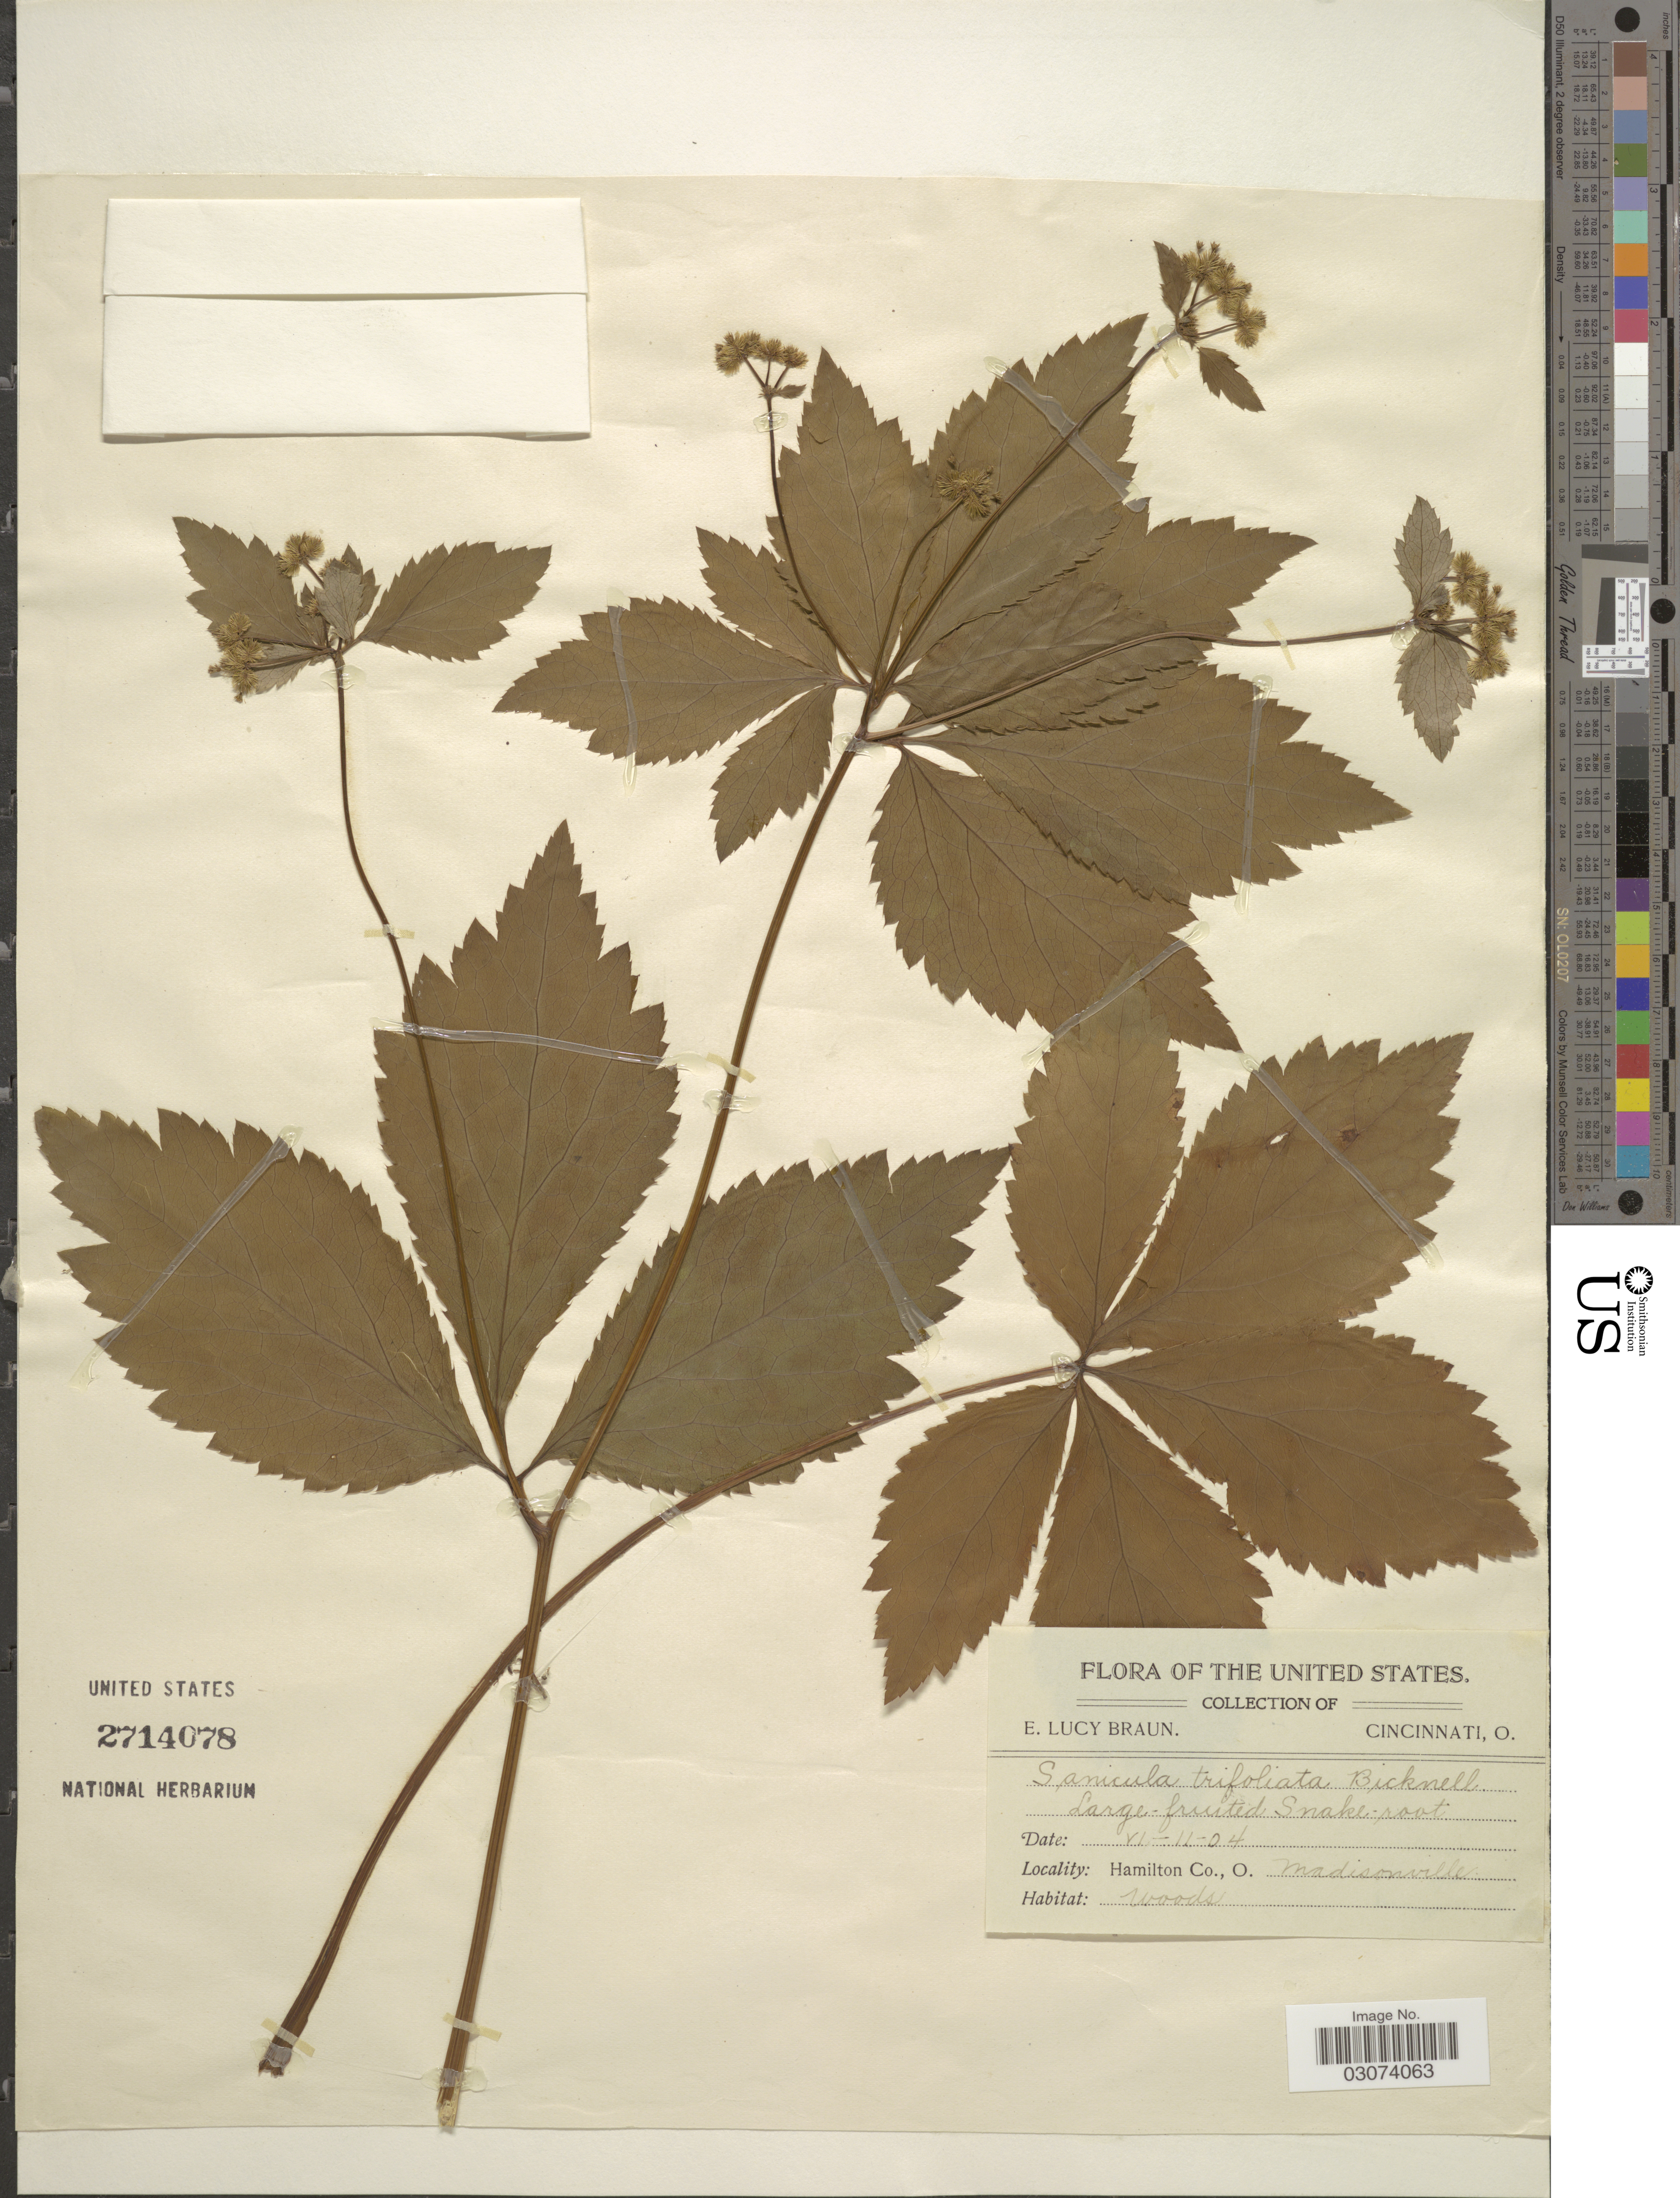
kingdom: Plantae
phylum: Tracheophyta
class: Magnoliopsida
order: Apiales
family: Apiaceae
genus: Sanicula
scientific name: Sanicula trifoliata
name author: E.P. Bicknell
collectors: E. L. Braun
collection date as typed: Transcribed d/m/y: 11/6/4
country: United States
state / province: Ohio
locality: Hamilton Co. Madisonville.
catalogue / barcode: US 2714078